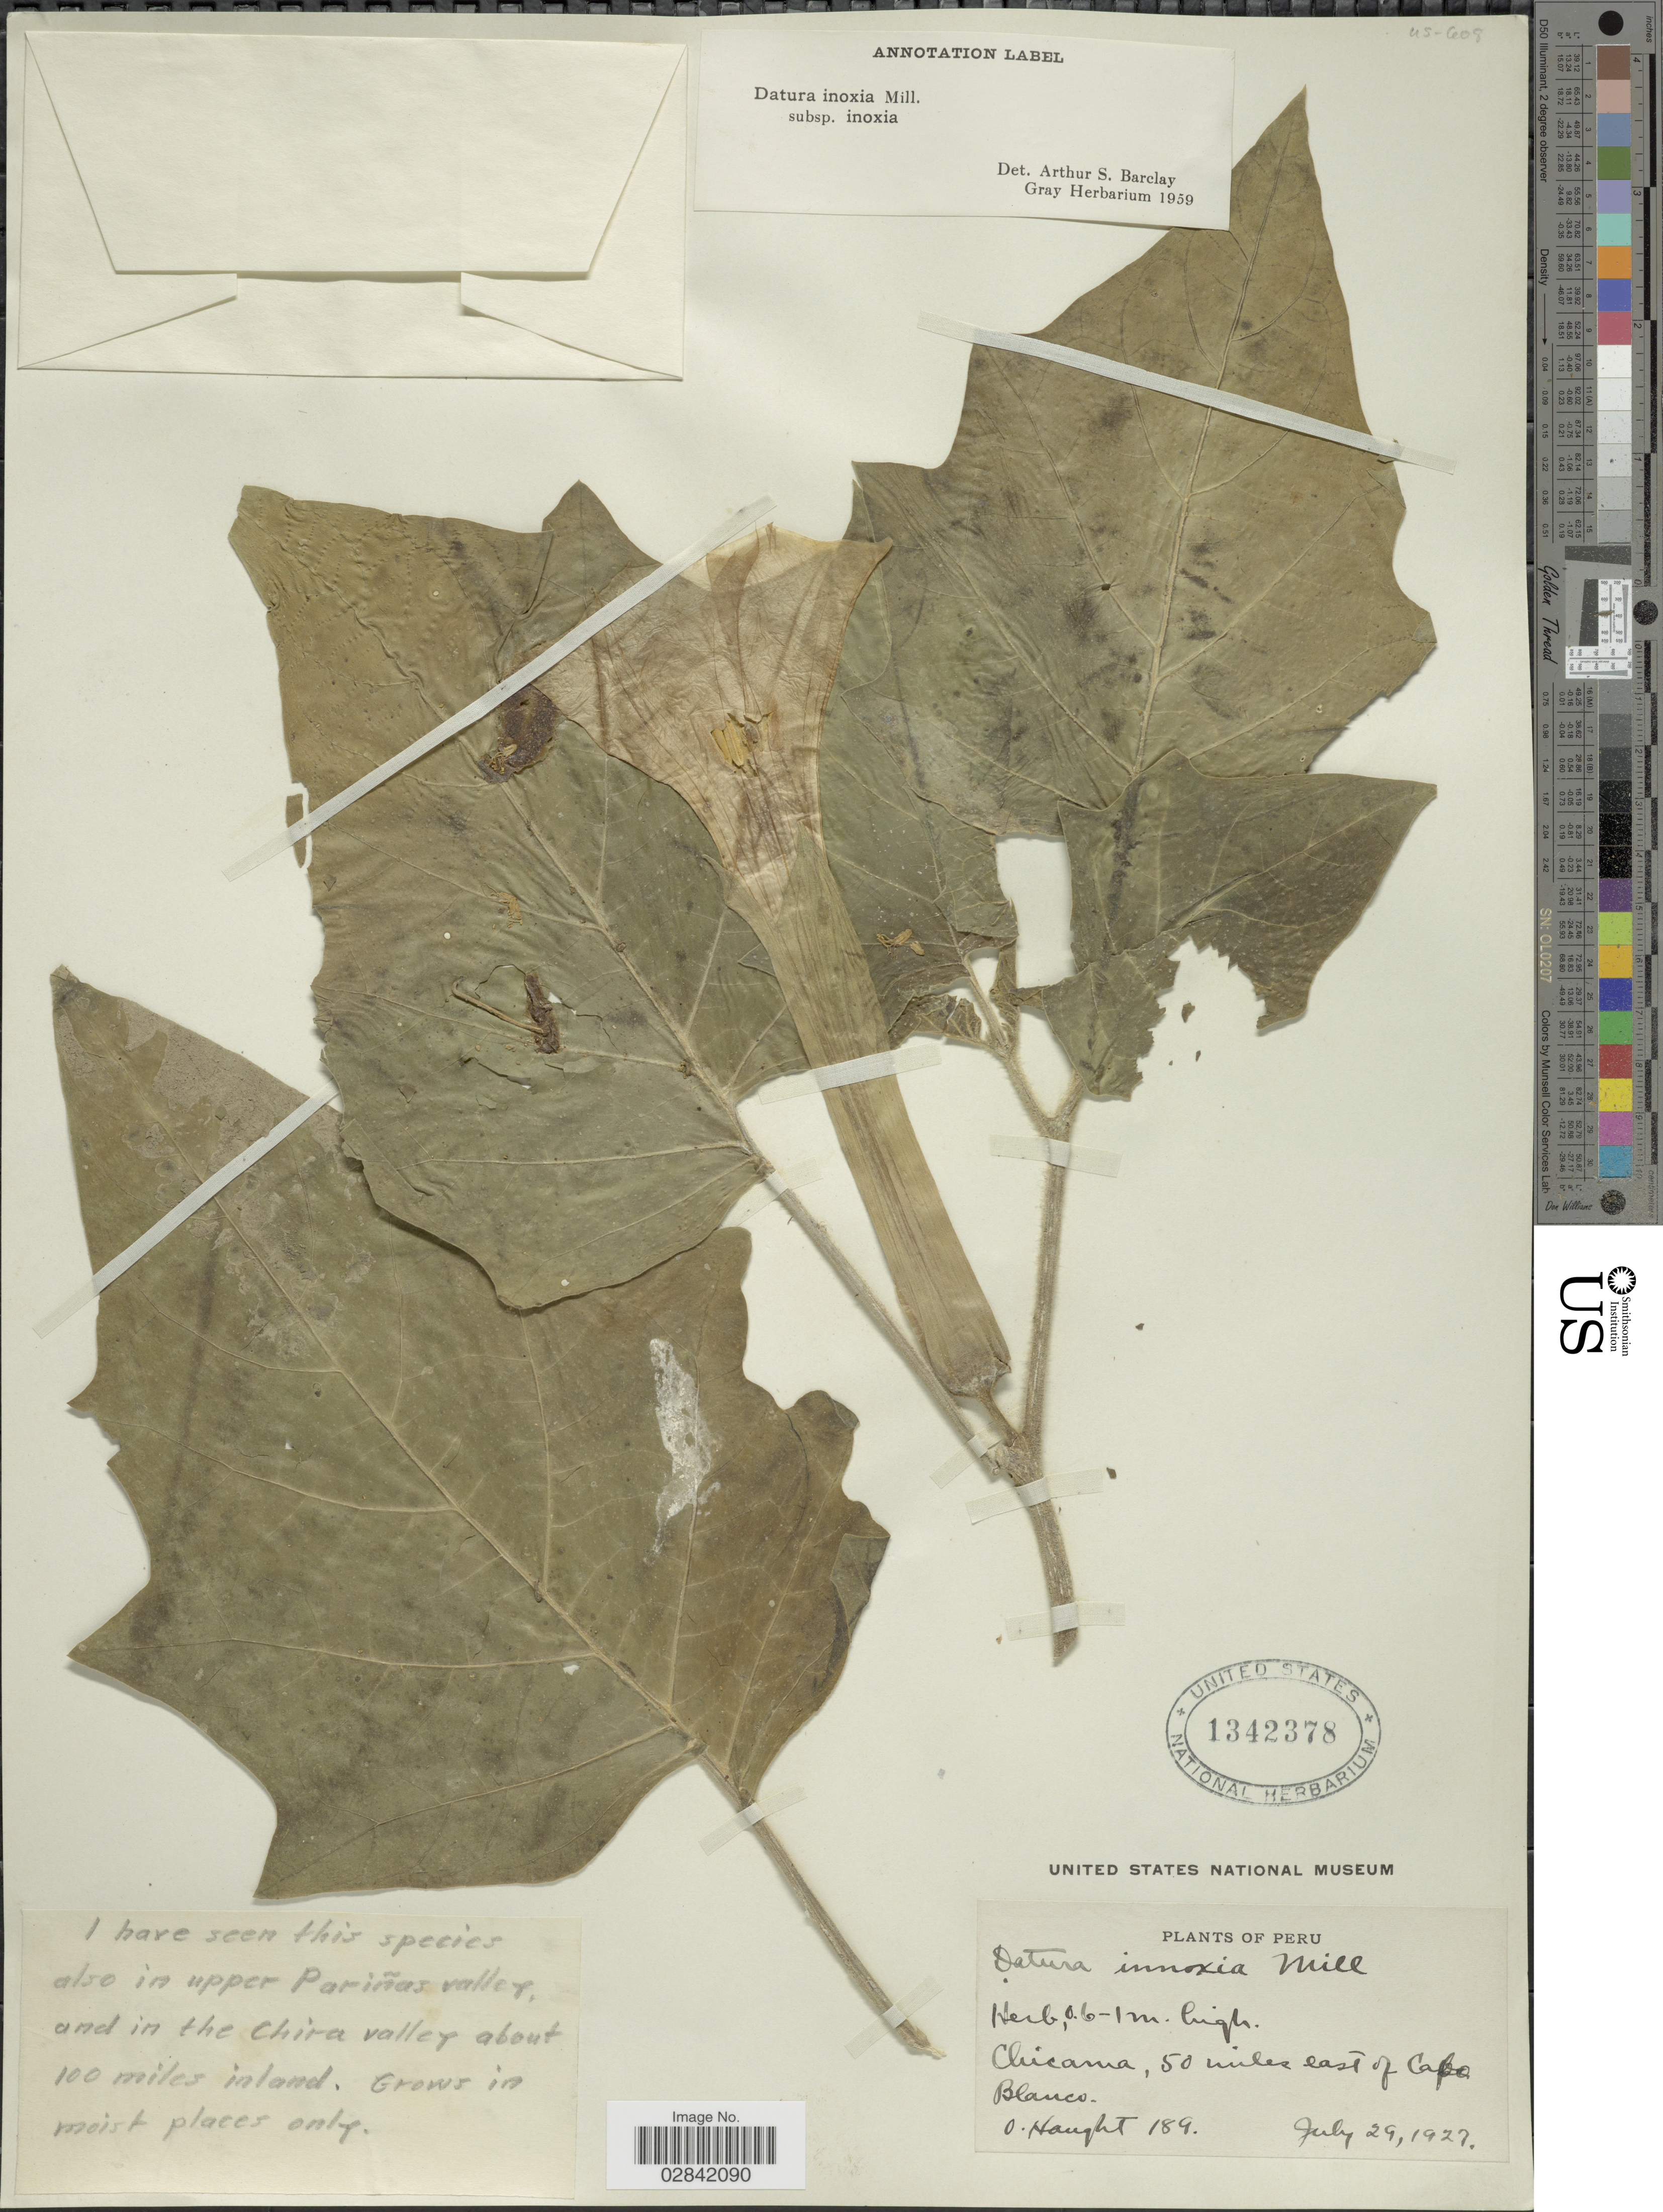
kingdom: Plantae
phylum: Tracheophyta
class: Magnoliopsida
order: Solanales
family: Solanaceae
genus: Datura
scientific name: Datura innoxia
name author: Mill.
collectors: O. Haught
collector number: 189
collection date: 1927-07-29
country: Peru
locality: Chicama, 50 miles east of Capa Blanco, in upper Pariñas valley, and in the Chira valley about 100 miles inland.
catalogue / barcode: US 1342378